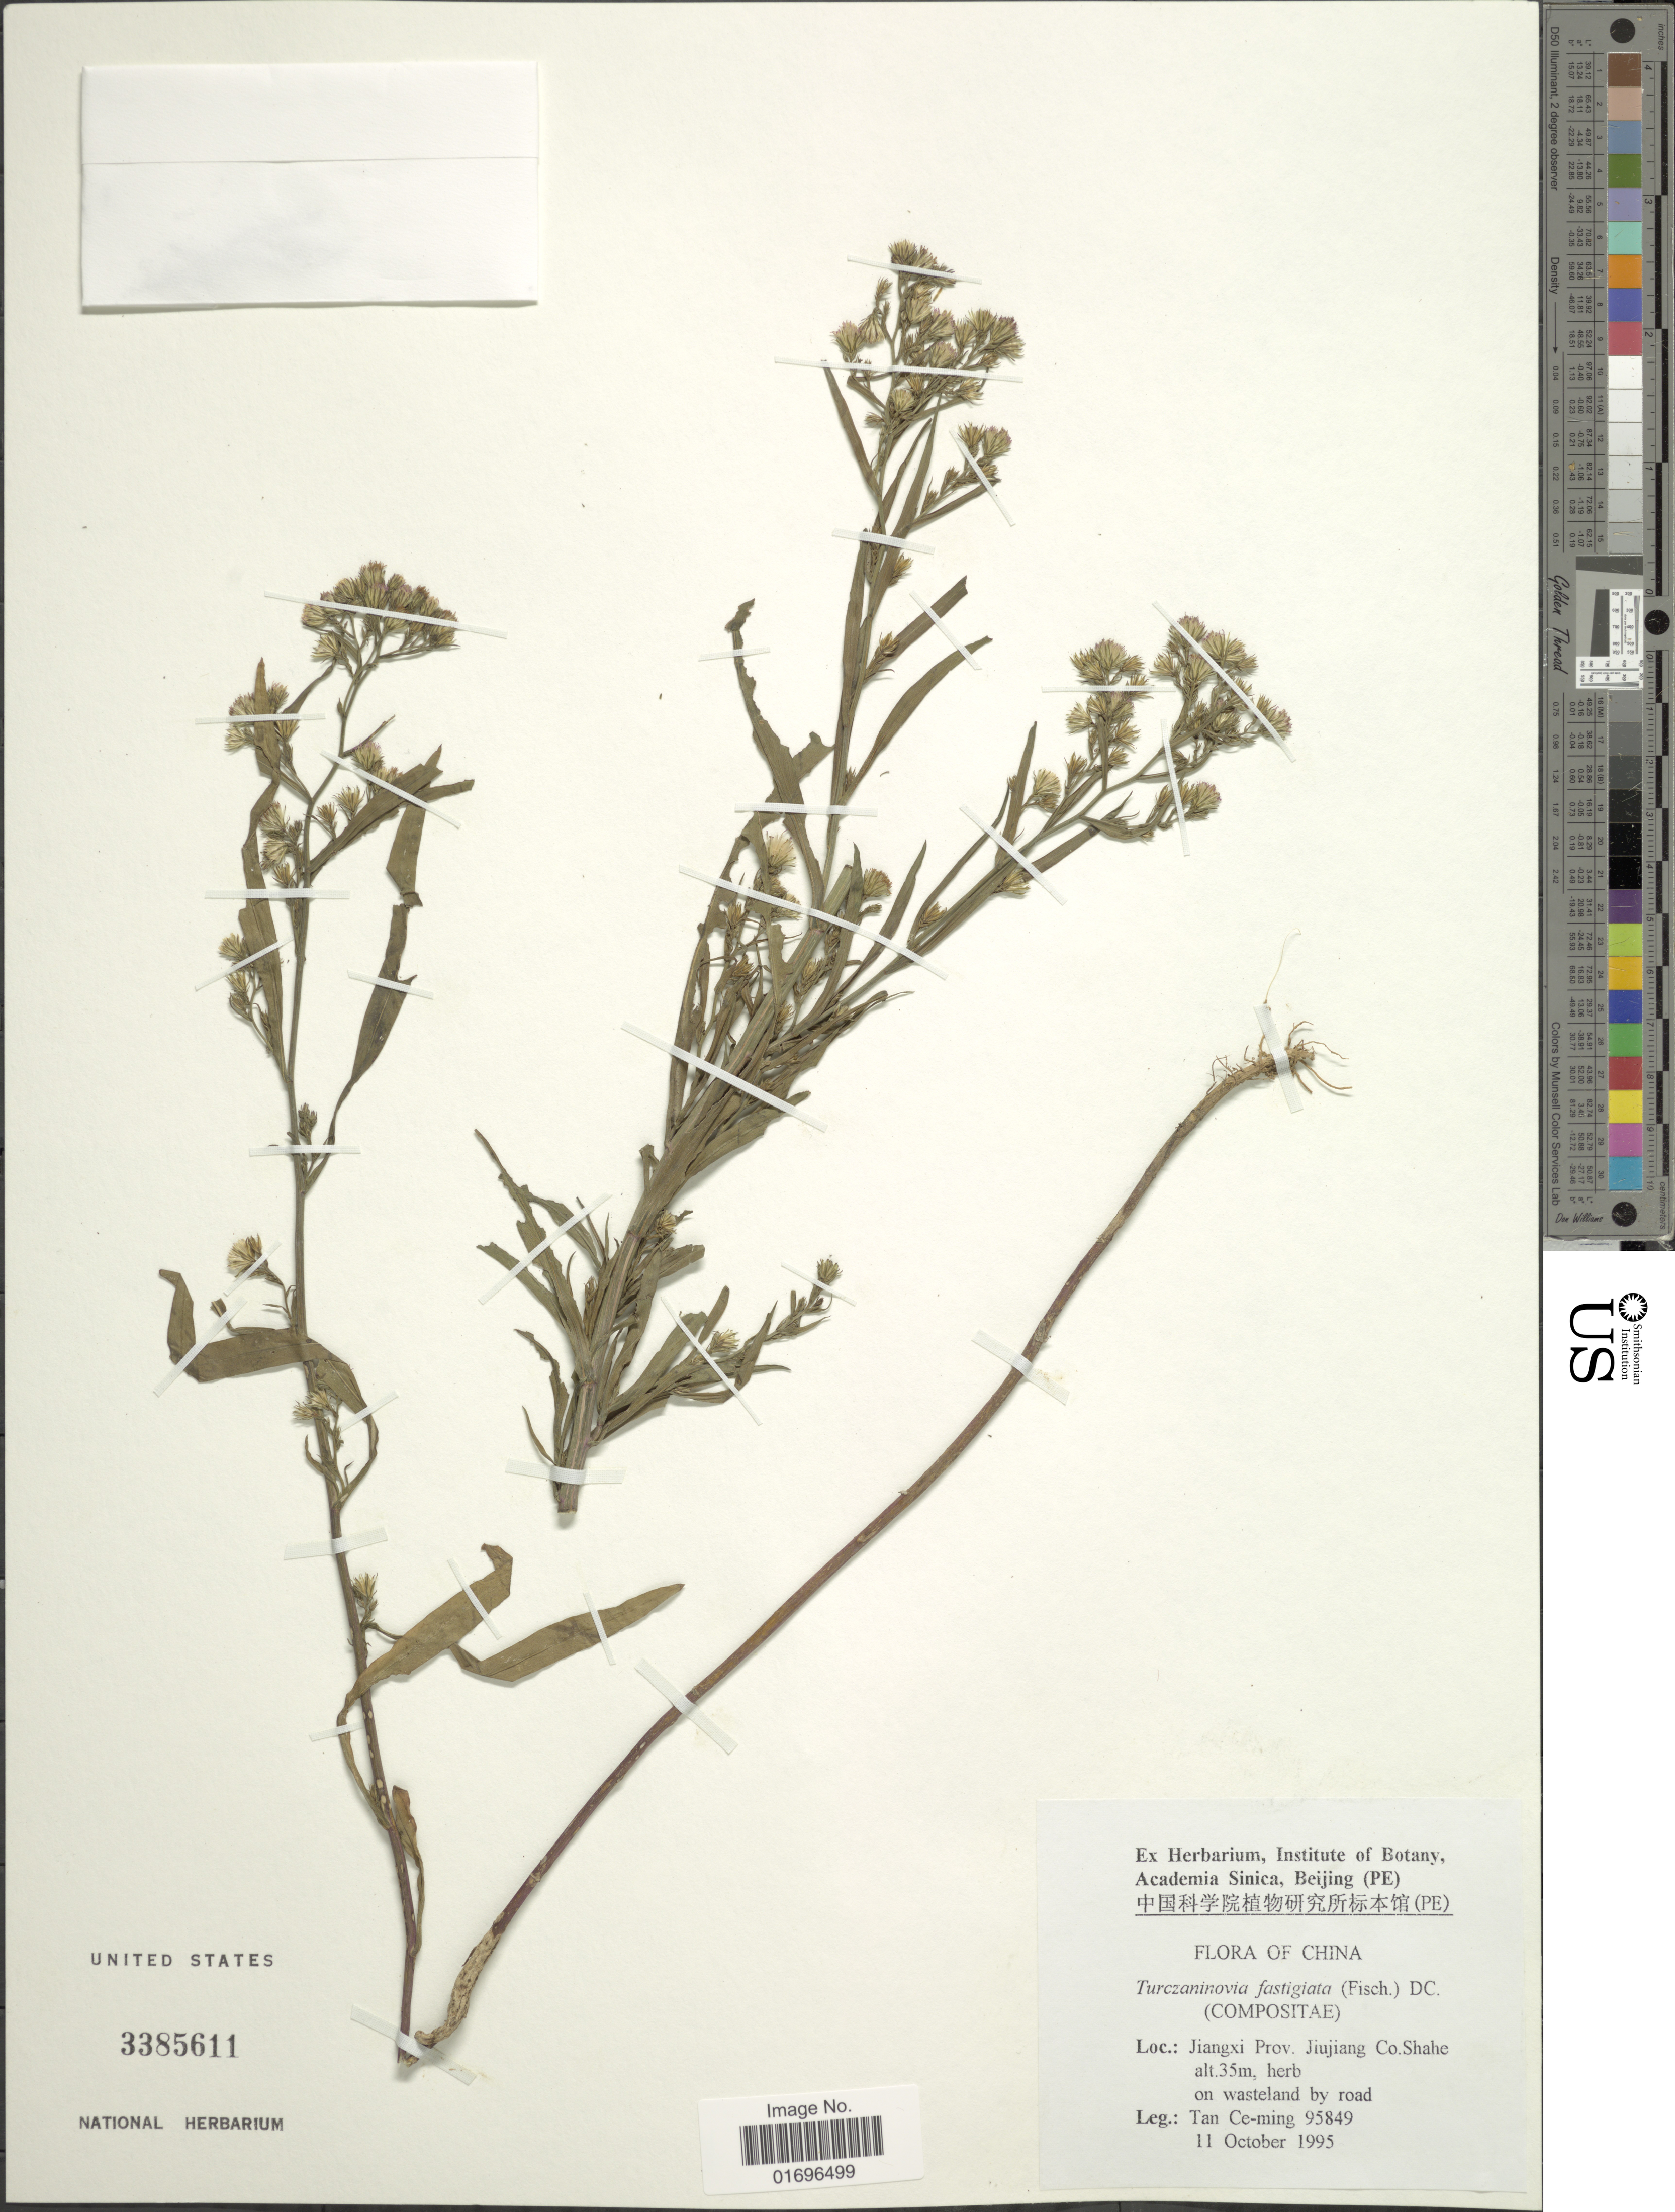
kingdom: Plantae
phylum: Tracheophyta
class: Magnoliopsida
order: Asterales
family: Asteraceae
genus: Aster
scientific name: Aster fastigiatus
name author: Fisch.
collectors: Tam Ce-Ming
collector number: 95849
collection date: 1995-10-11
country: China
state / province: Jiangxi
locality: Jiangxi Prov. Jiujiang Co.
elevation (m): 35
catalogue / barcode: US 3385611